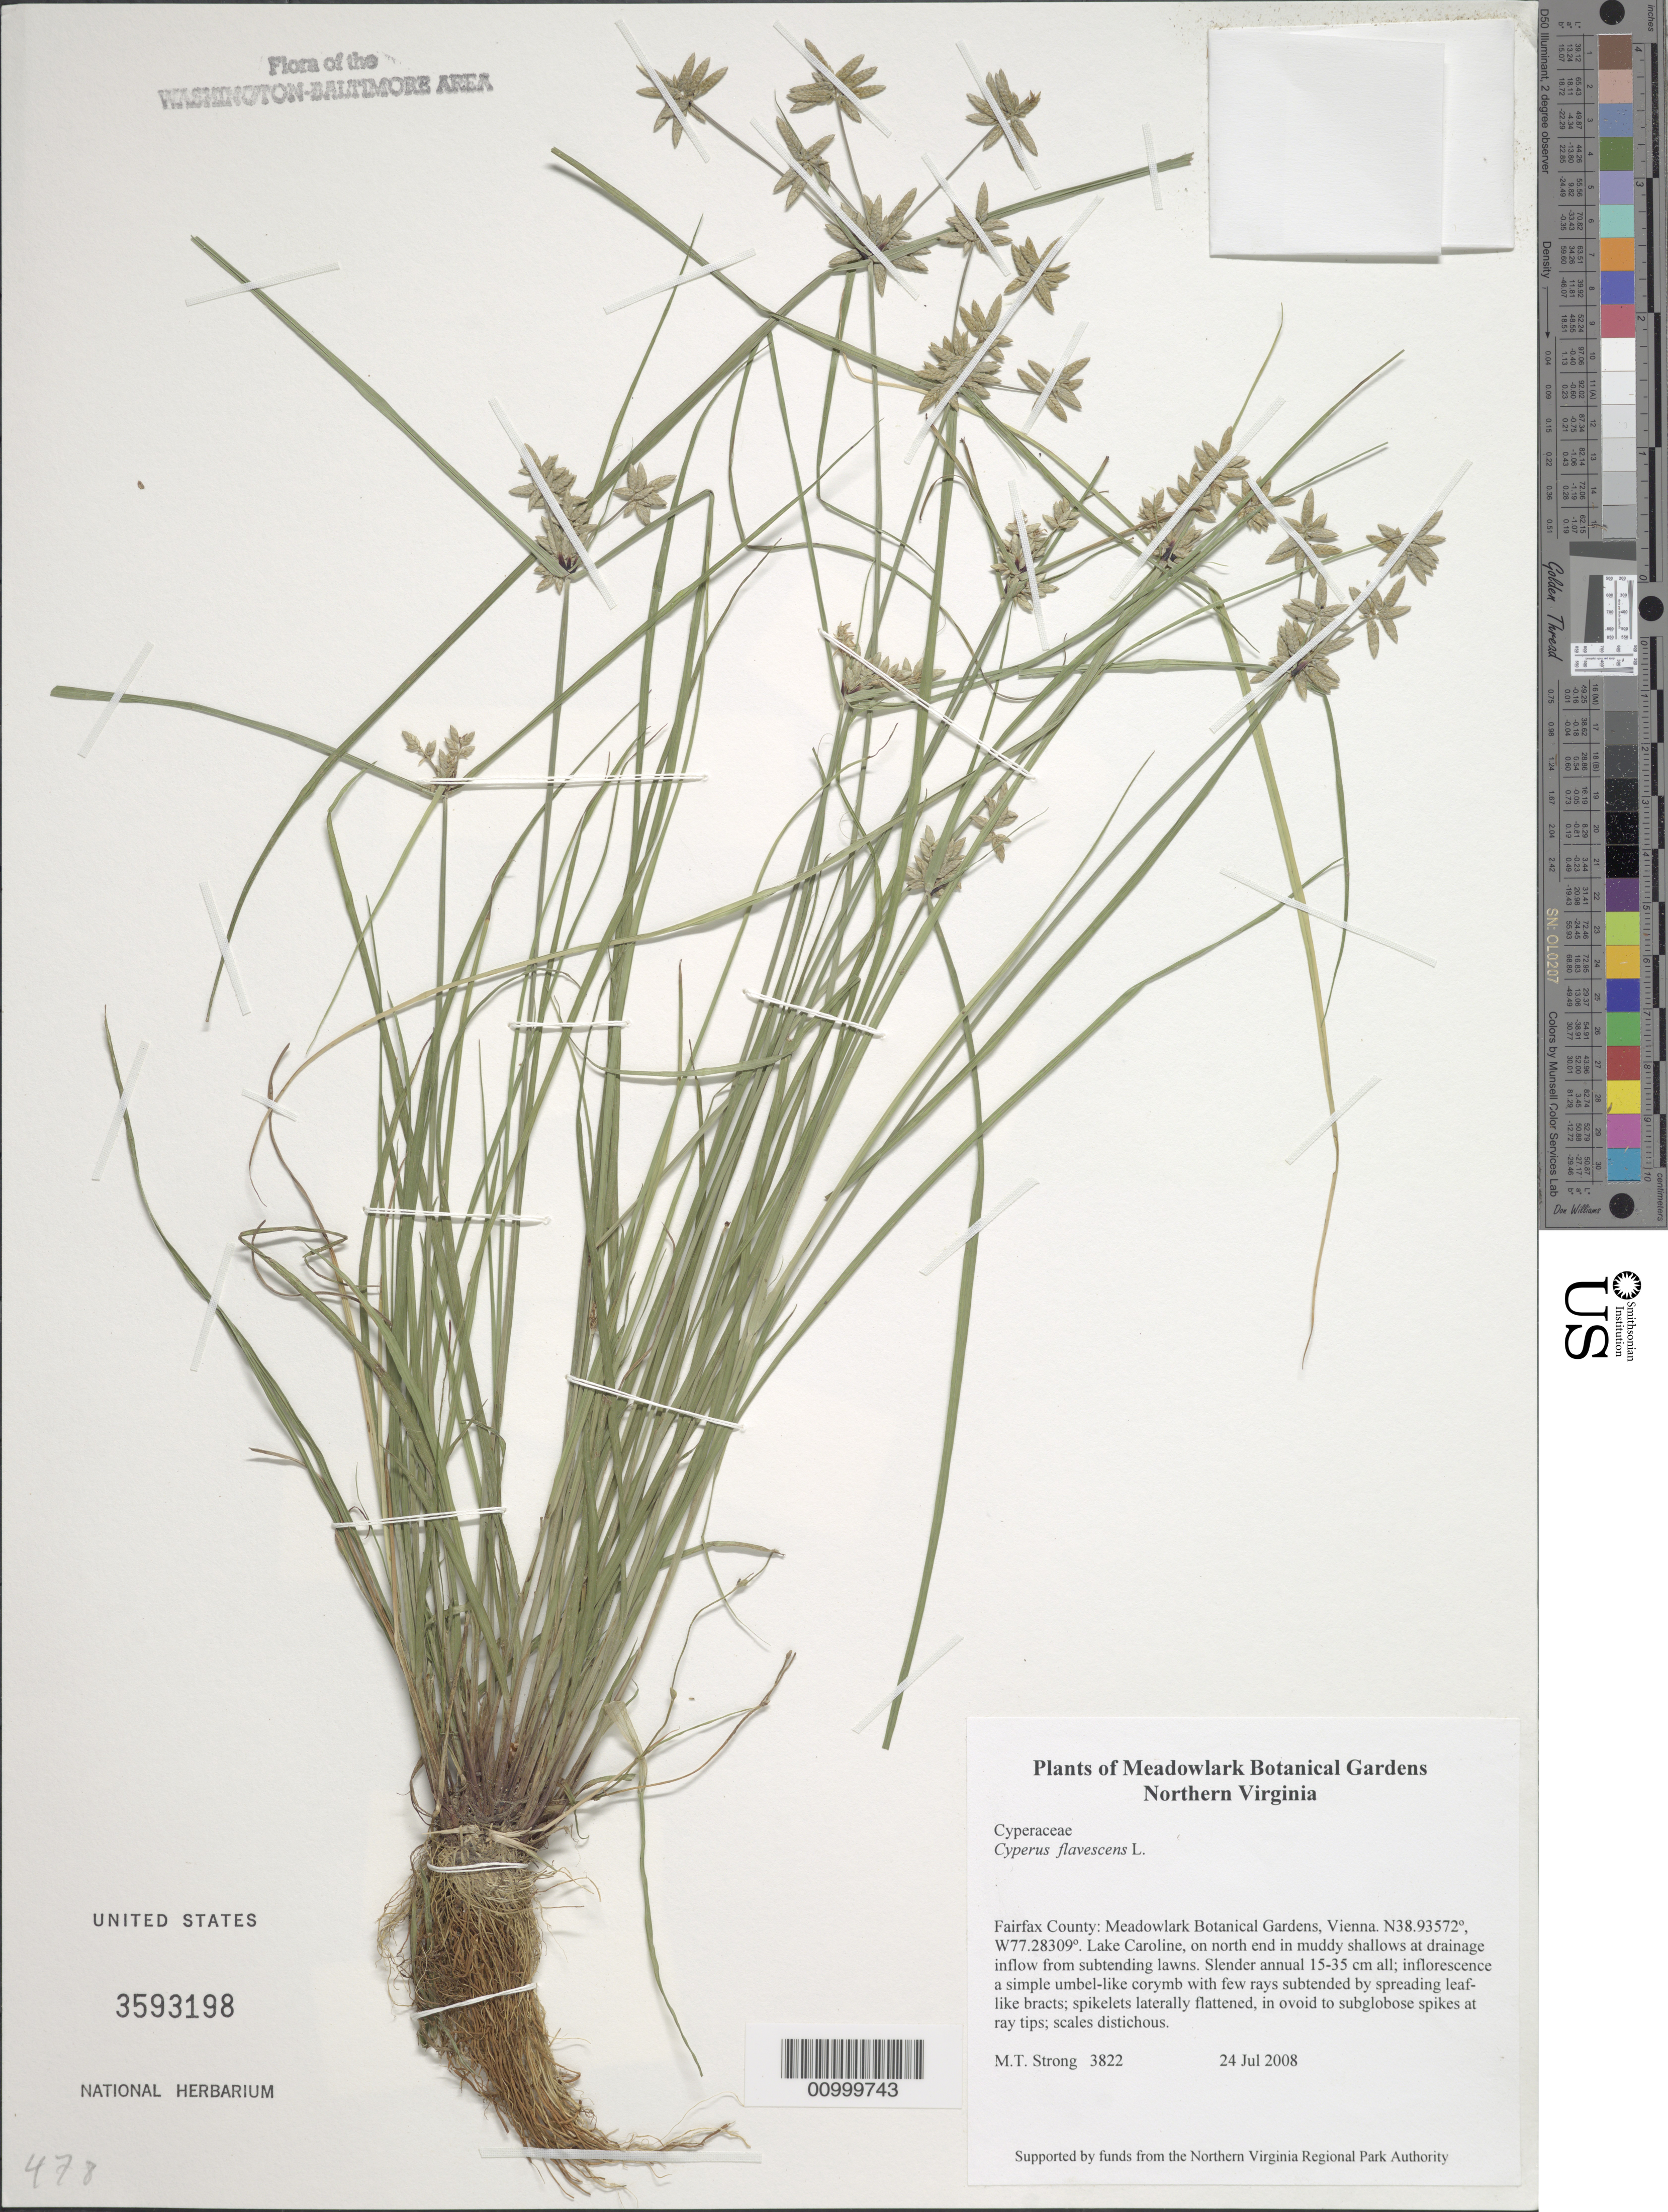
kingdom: Plantae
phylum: Tracheophyta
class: Liliopsida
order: Poales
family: Cyperaceae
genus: Cyperus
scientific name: Cyperus flavescens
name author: L.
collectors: M. T. Strong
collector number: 3822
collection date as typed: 24 Jul 2008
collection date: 2008-07-24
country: United States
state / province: Virginia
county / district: Fairfax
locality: Meadowlark Botanical Gardens, Vienna.Lake Caroline, on north end.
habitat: on north end in muddy shallows at drainage inflow from subtending lawns.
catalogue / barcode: US 3593198